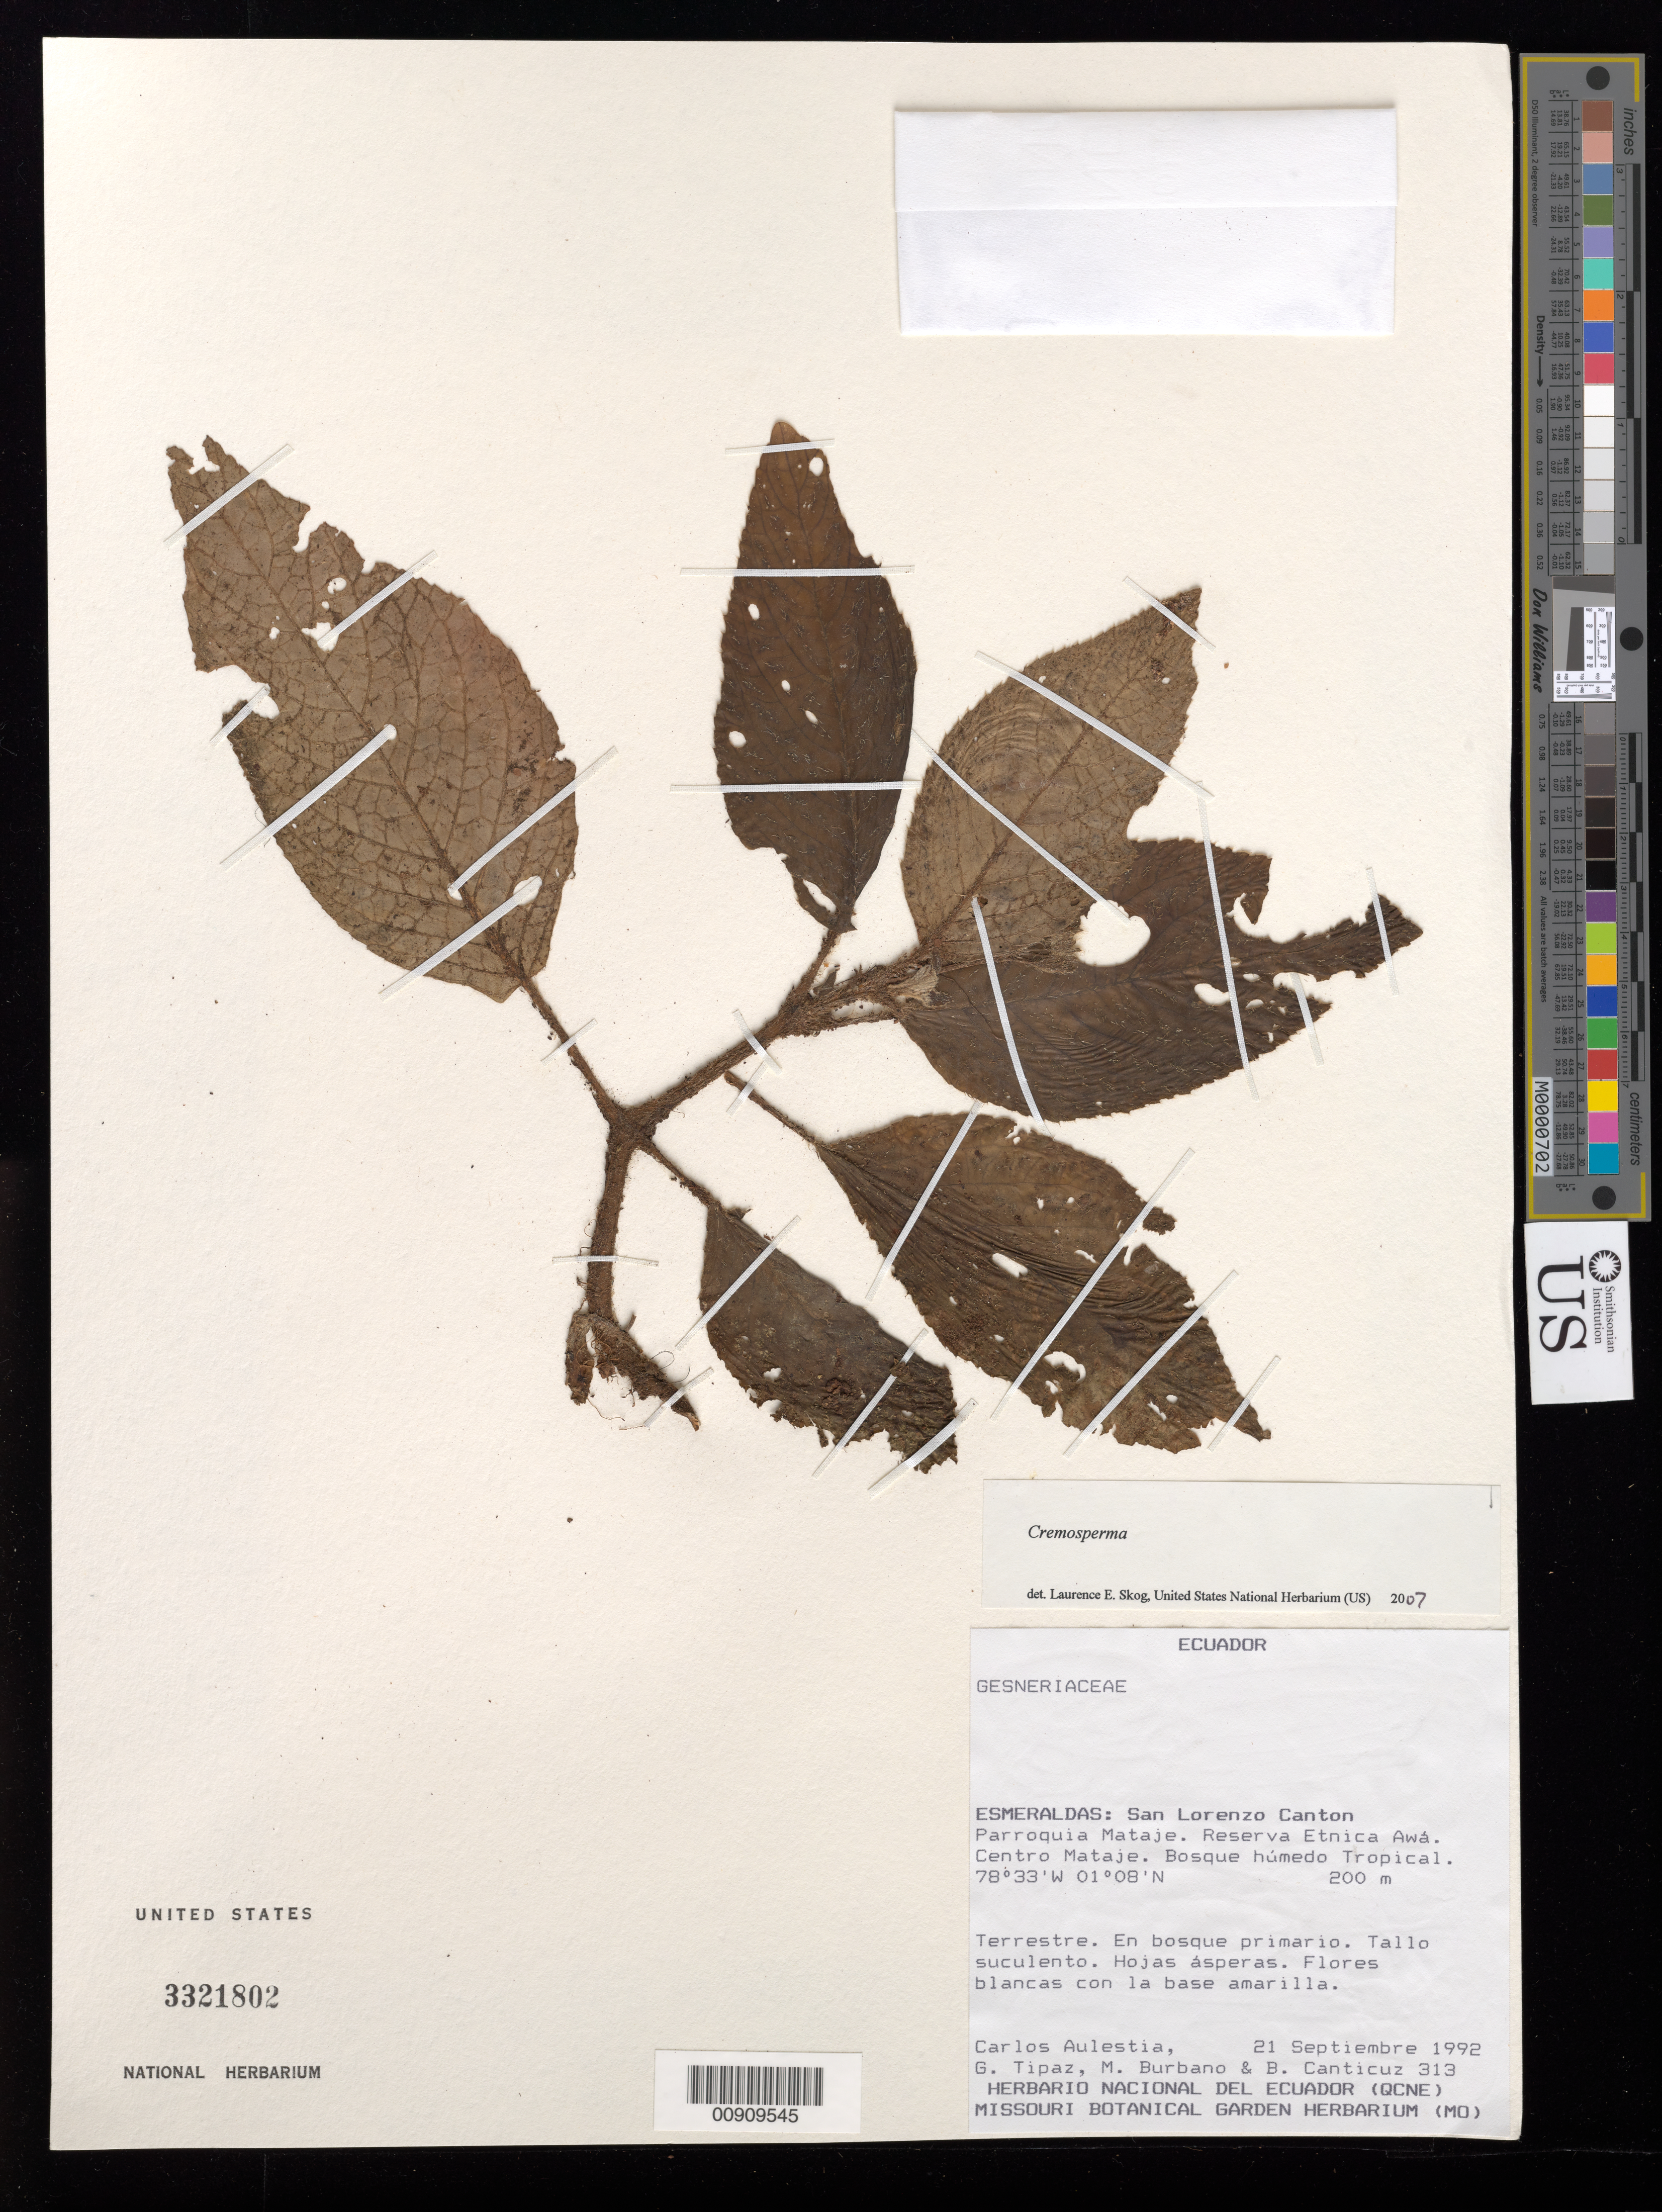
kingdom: Plantae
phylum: Tracheophyta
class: Magnoliopsida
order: Lamiales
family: Gesneriaceae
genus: Cremosperma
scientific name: Cremosperma sp.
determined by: Skog, Laurence E.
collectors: C. Aulestia, G. Tipaz, M. Burbano & B. Canticuz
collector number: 313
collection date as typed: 21 Sep 1992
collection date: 1992-09-21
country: Ecuador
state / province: Esmeraldas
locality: San Lorenzo Cantón, Parroquia Mataje, Reserva Etnica Awá, Centro Mataje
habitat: Bosque húmedo tropical; en bosque primario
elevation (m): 200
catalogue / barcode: US 3321802